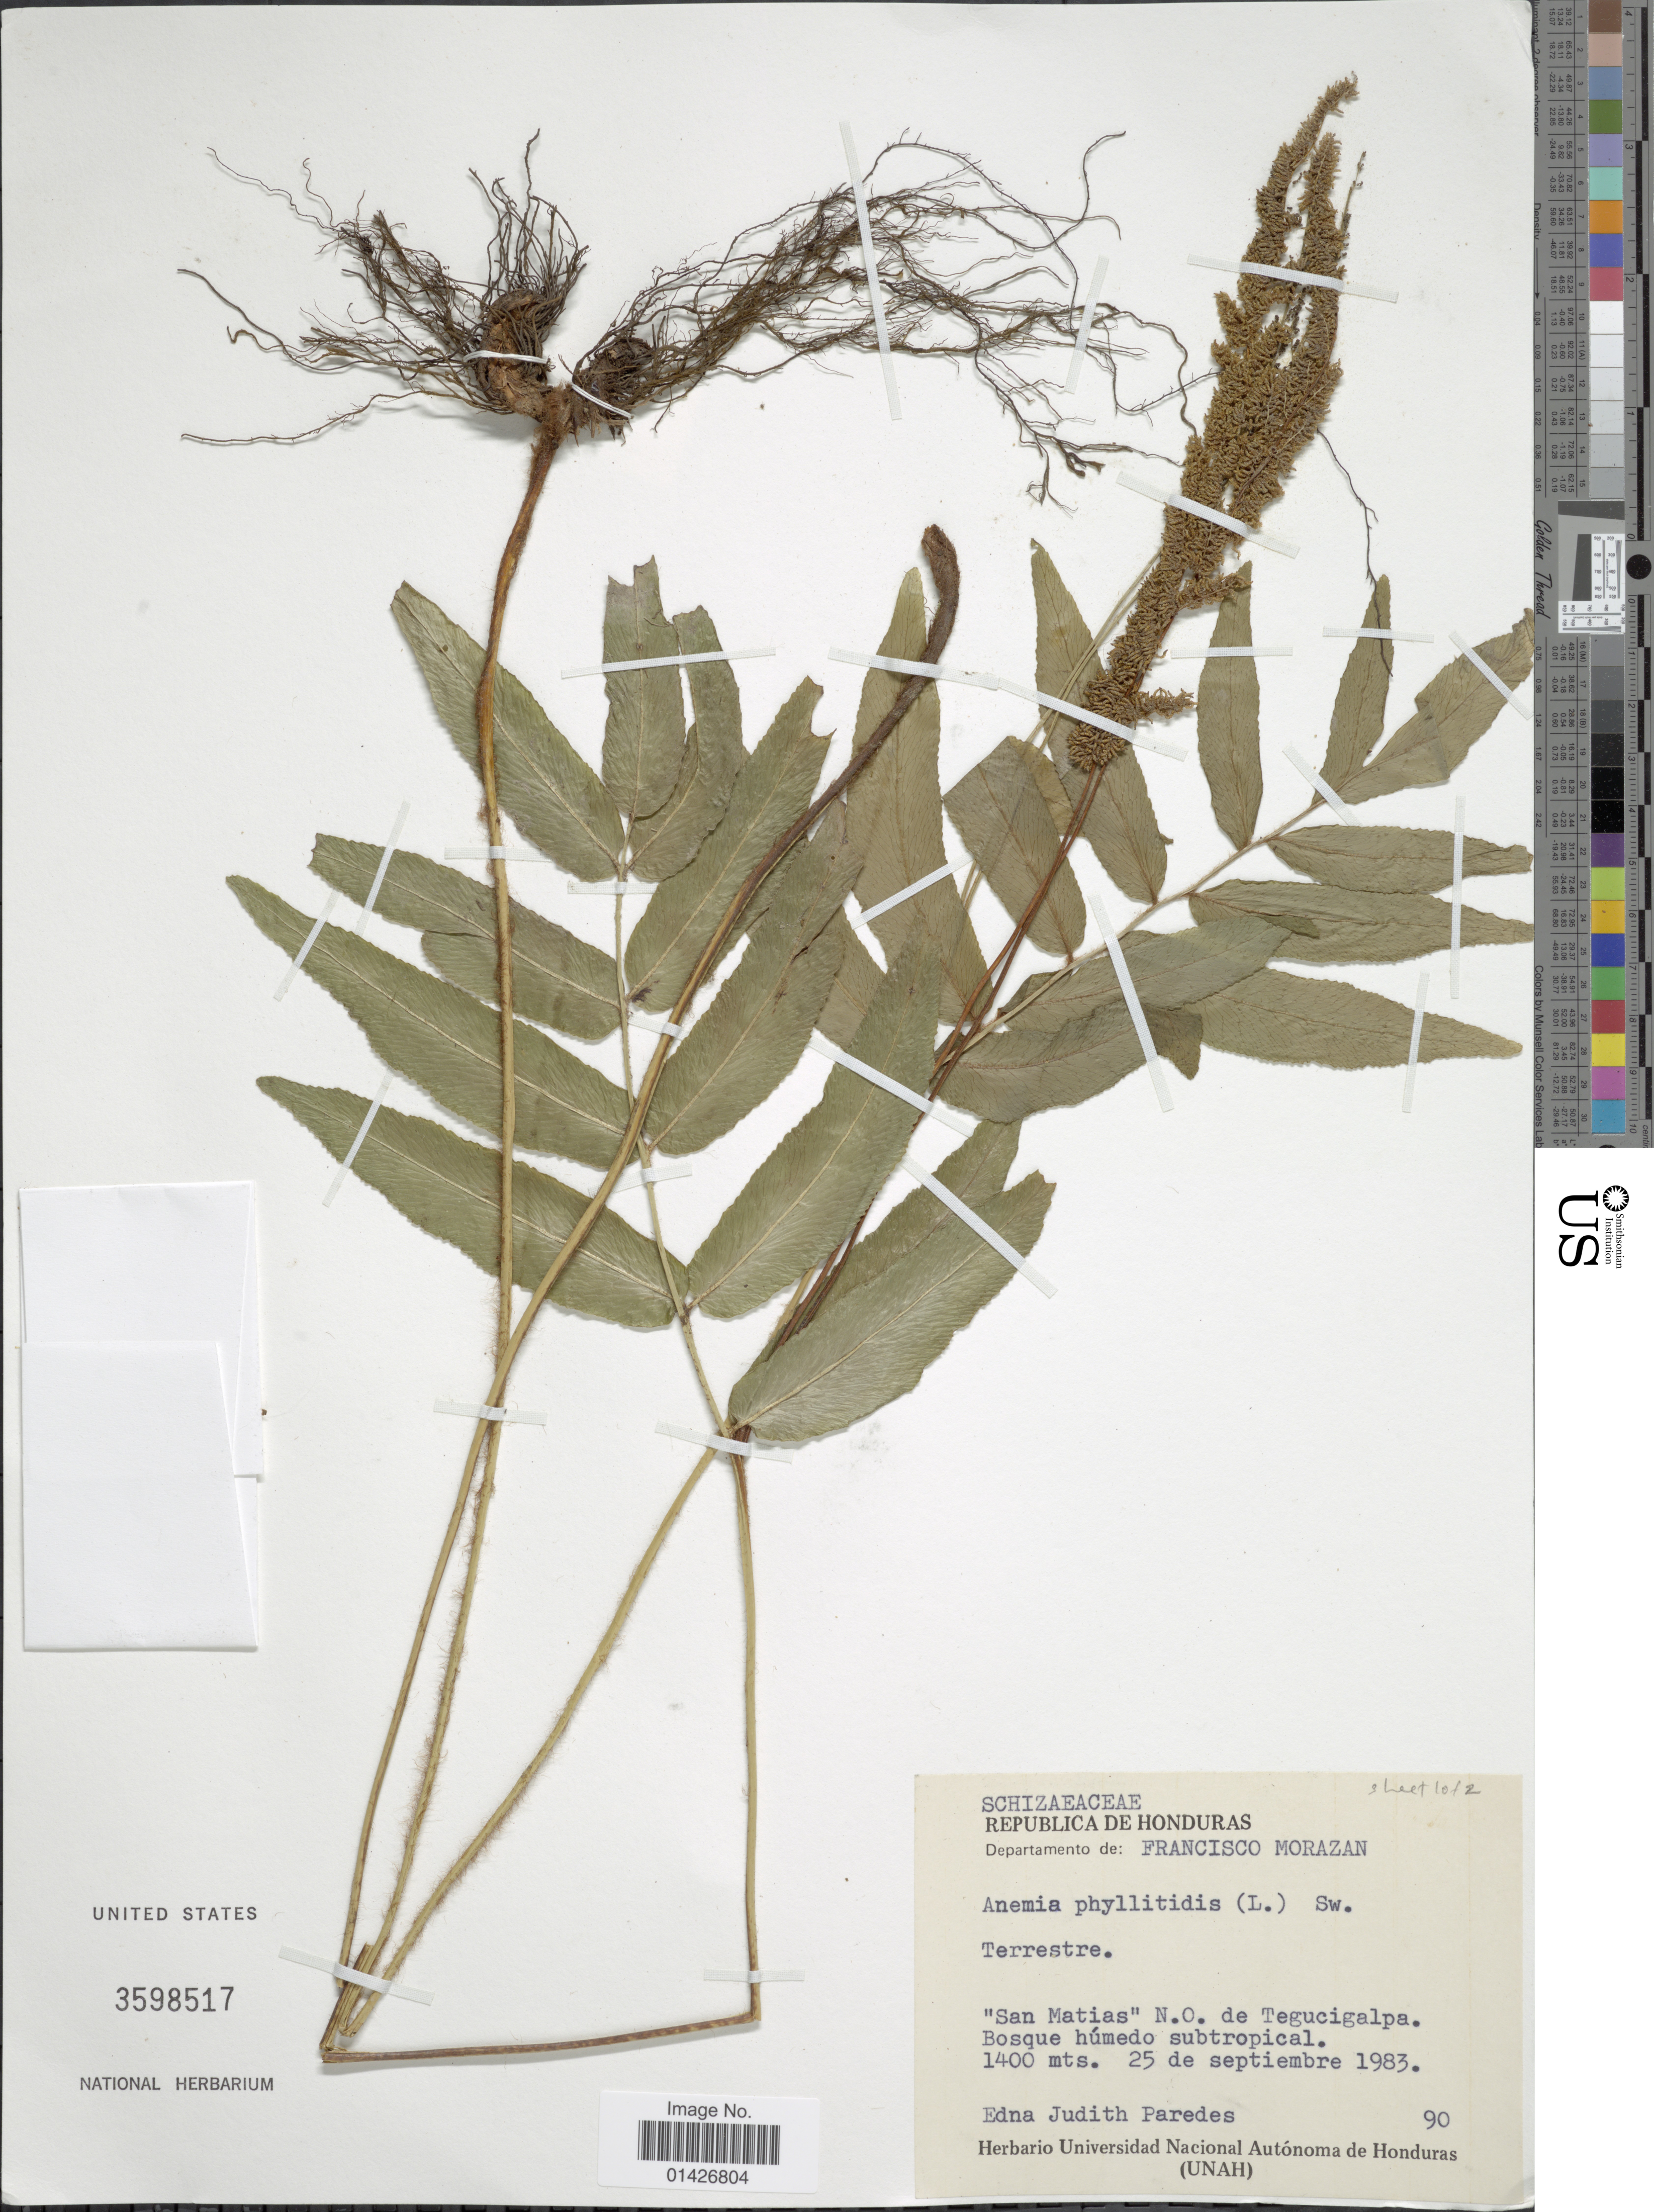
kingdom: Plantae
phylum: Tracheophyta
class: Polypodiopsida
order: Schizaeales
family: Anemiaceae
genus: Anemia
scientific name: Anemia phyllitidis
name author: (L.) Sw.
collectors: E. Paredes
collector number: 90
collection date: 1983-09-25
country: Honduras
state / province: Fco. Morazán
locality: Republica de Honduras, Departamento de : Francisco Morazan, 'San Matias' N.O. de Tegucigalpa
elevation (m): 1400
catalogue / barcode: US 3598517